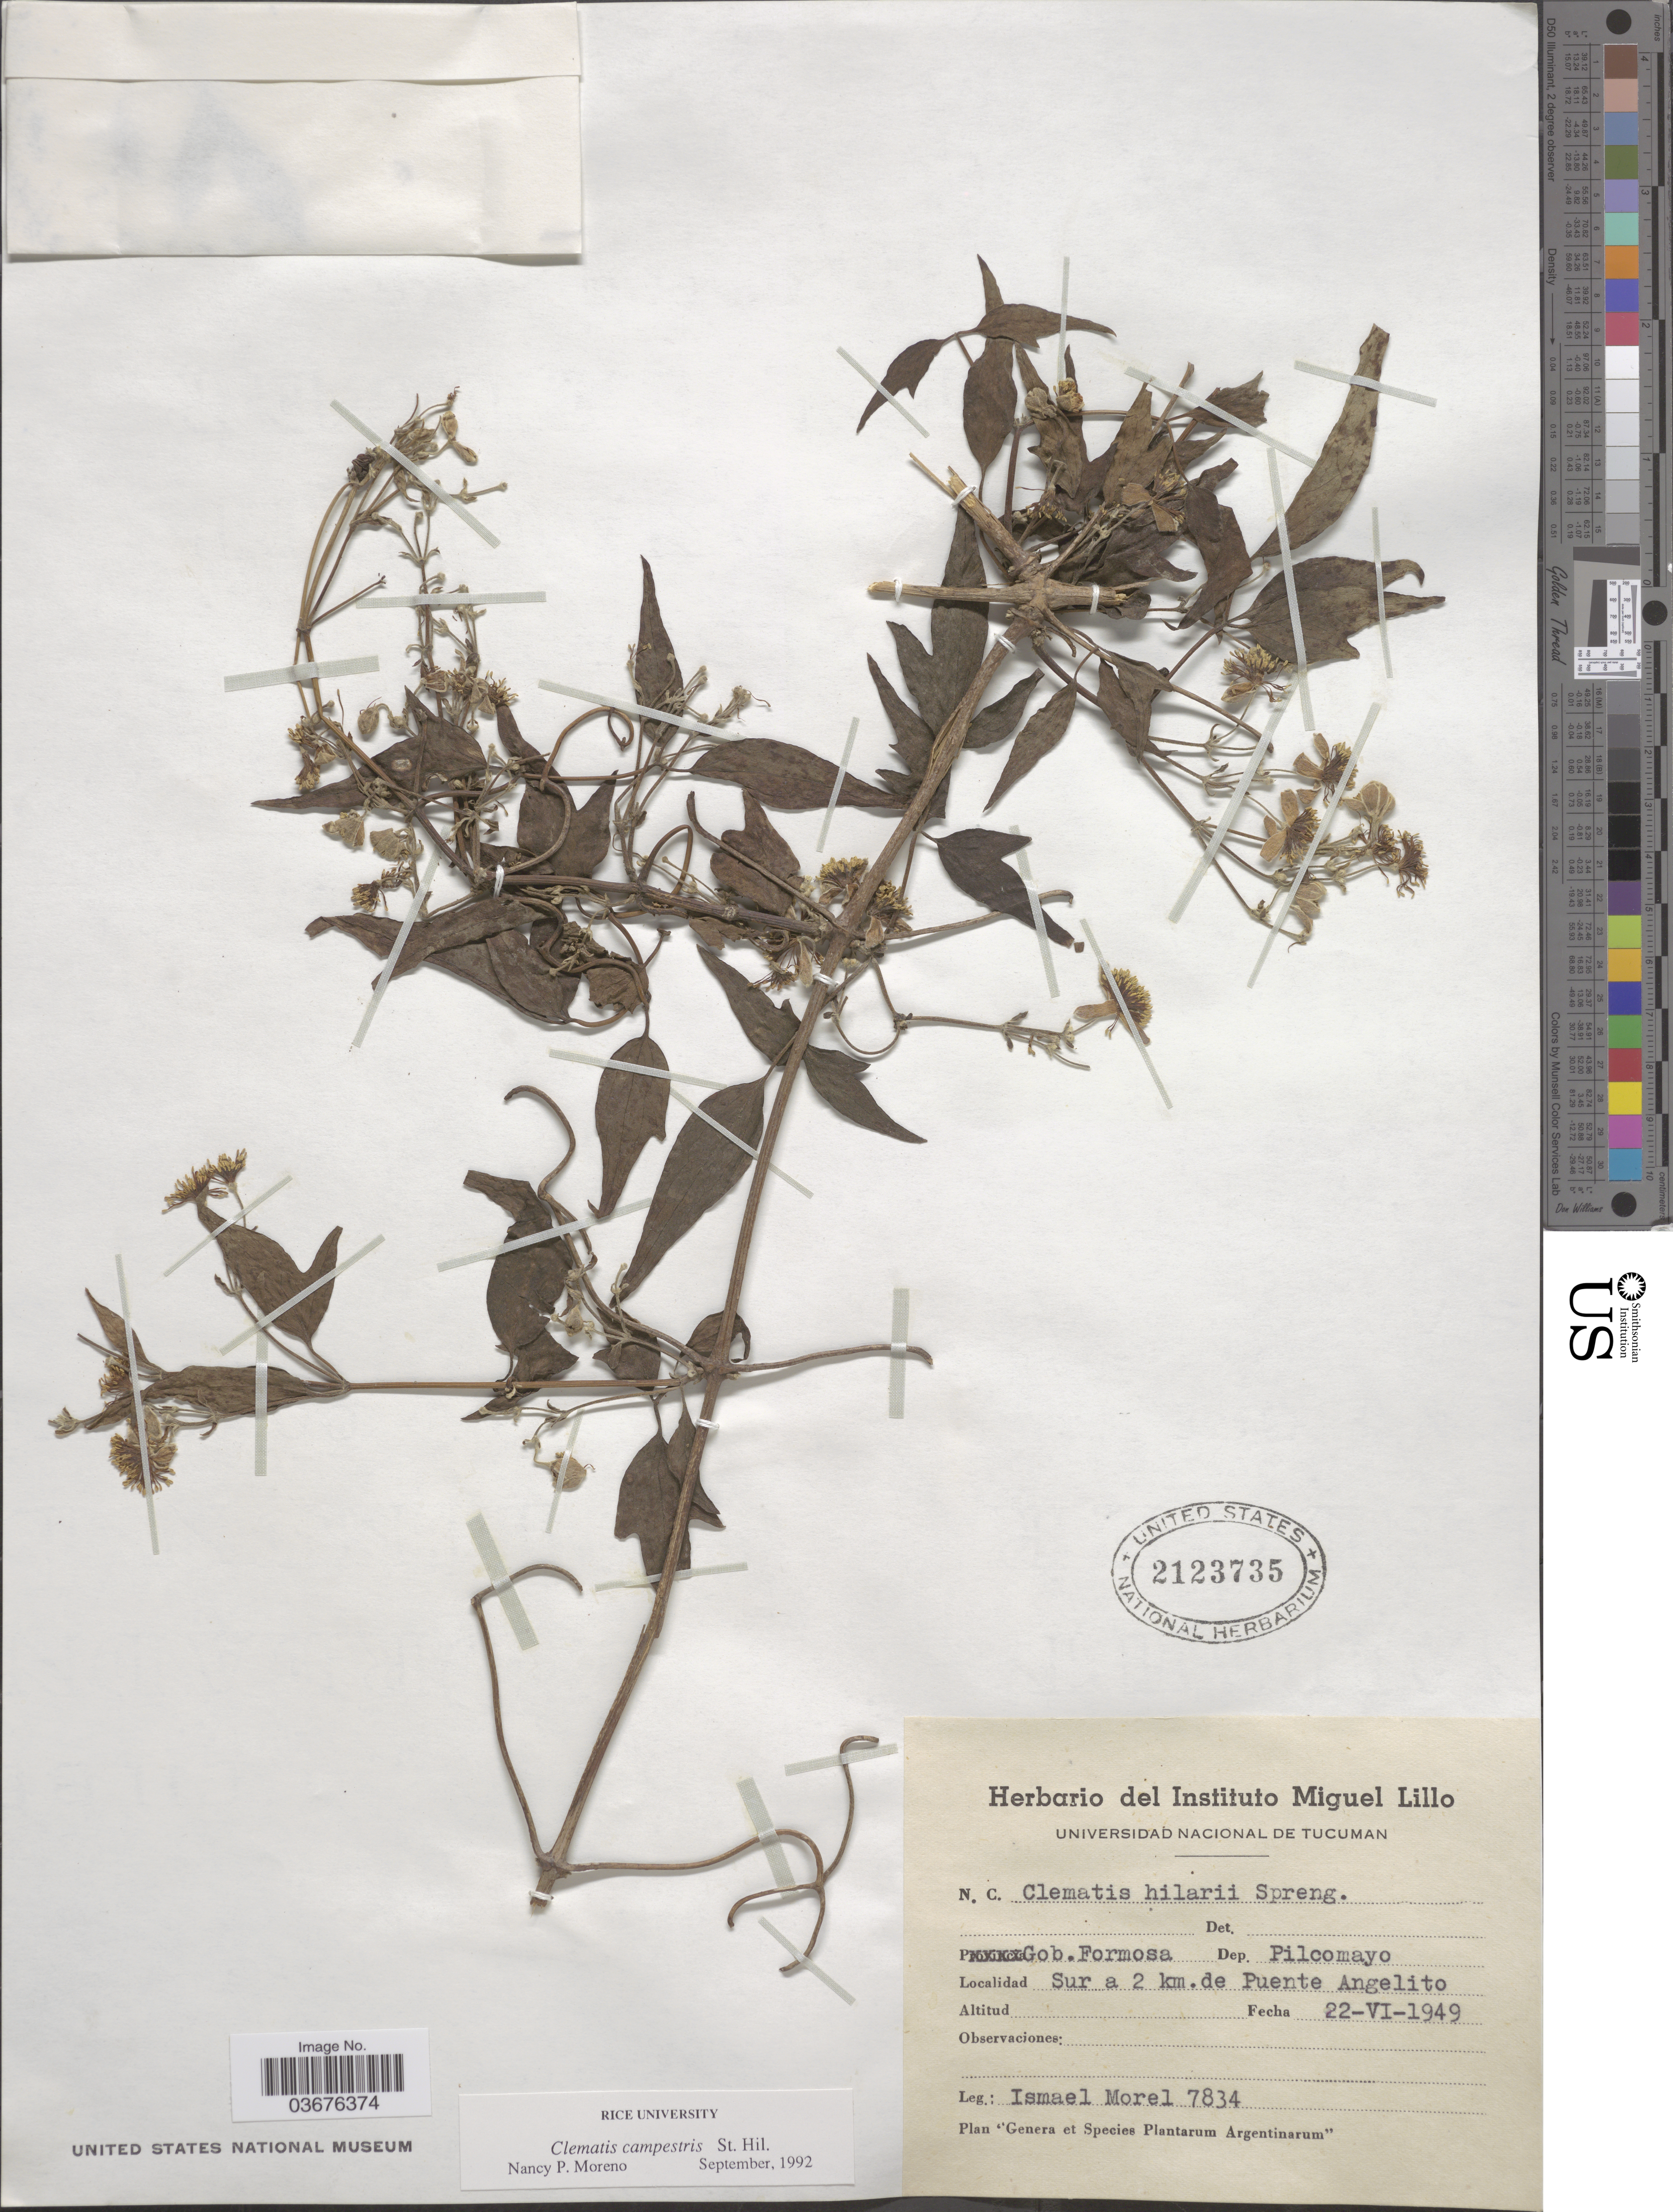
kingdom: Plantae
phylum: Tracheophyta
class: Magnoliopsida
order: Ranunculales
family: Ranunculaceae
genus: Clematis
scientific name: Clematis campestris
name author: A. St.-Hil.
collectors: I. Morel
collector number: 7834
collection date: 1949-06-22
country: Argentina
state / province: Formosa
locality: Gob. Formosa. Dep. Pilcomayo. Sur a 2 km. de Puente Angelito.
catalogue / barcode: US 2123735